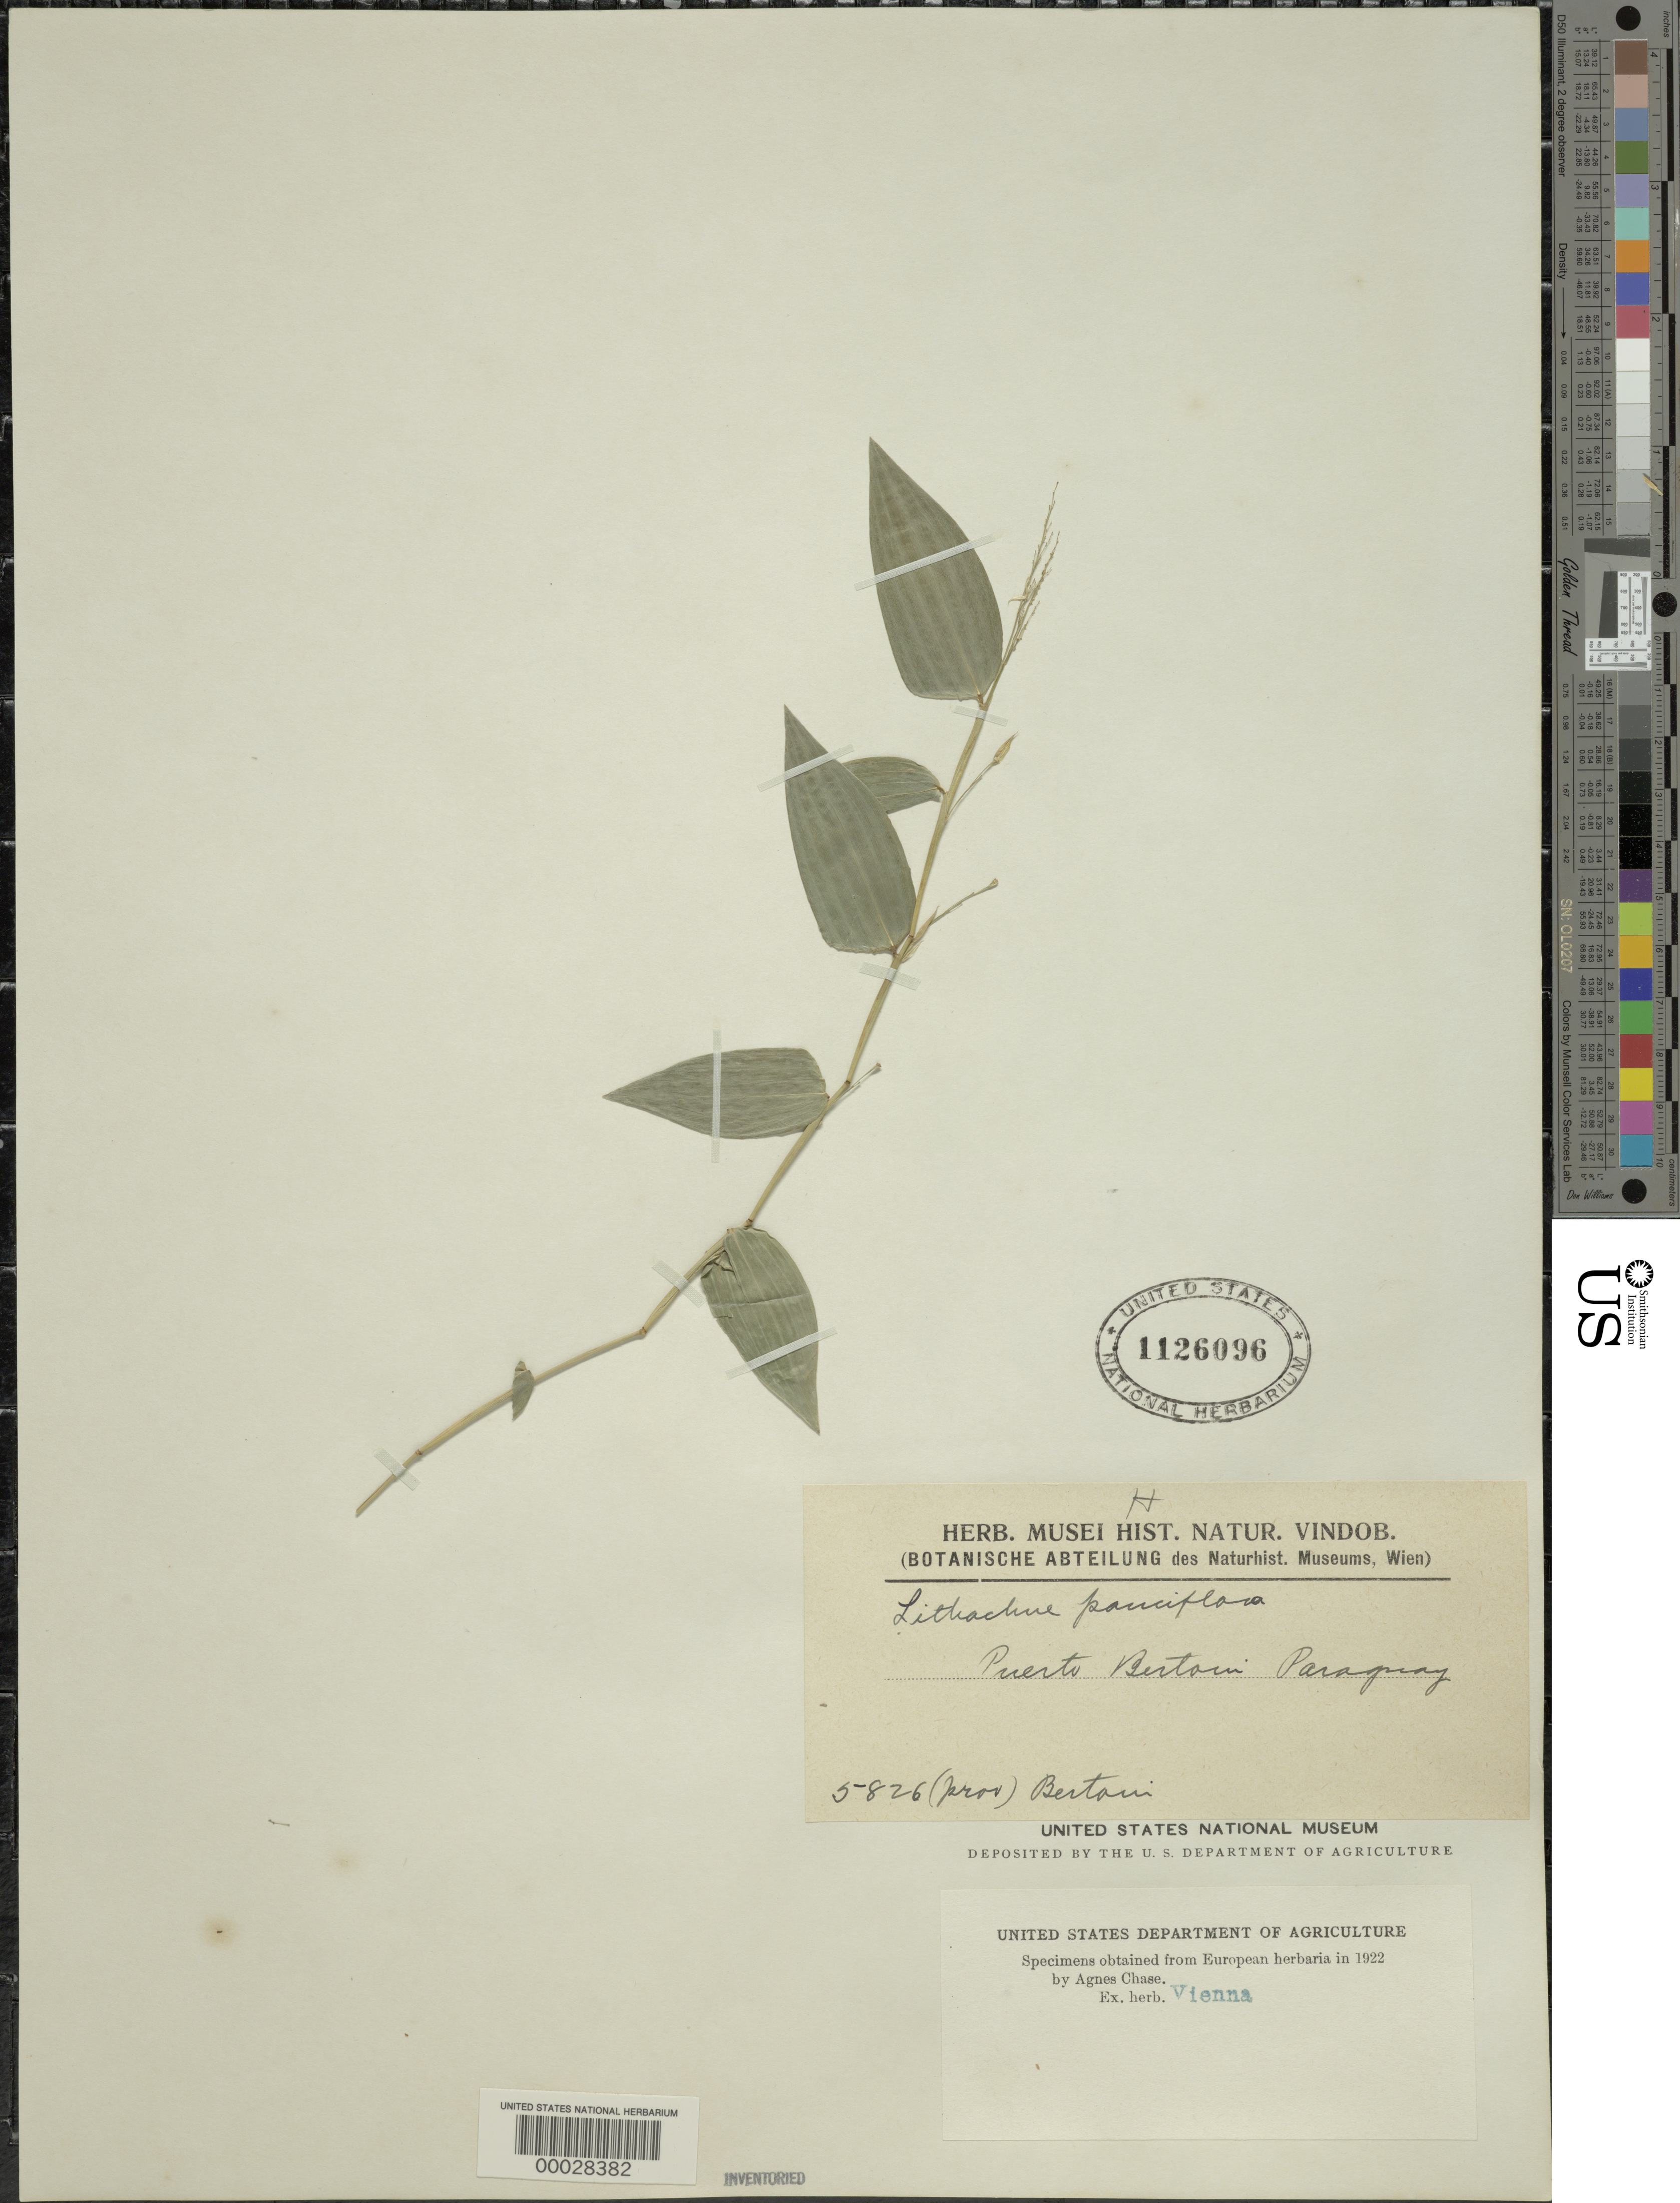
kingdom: Plantae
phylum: Tracheophyta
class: Liliopsida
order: Poales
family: Poaceae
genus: Lithachne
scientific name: Lithachne pauciflora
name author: (Sw.) P. Beauv.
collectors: H. Bertoni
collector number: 5826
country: Paraguay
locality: Puerto bertoni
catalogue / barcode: US 1126096